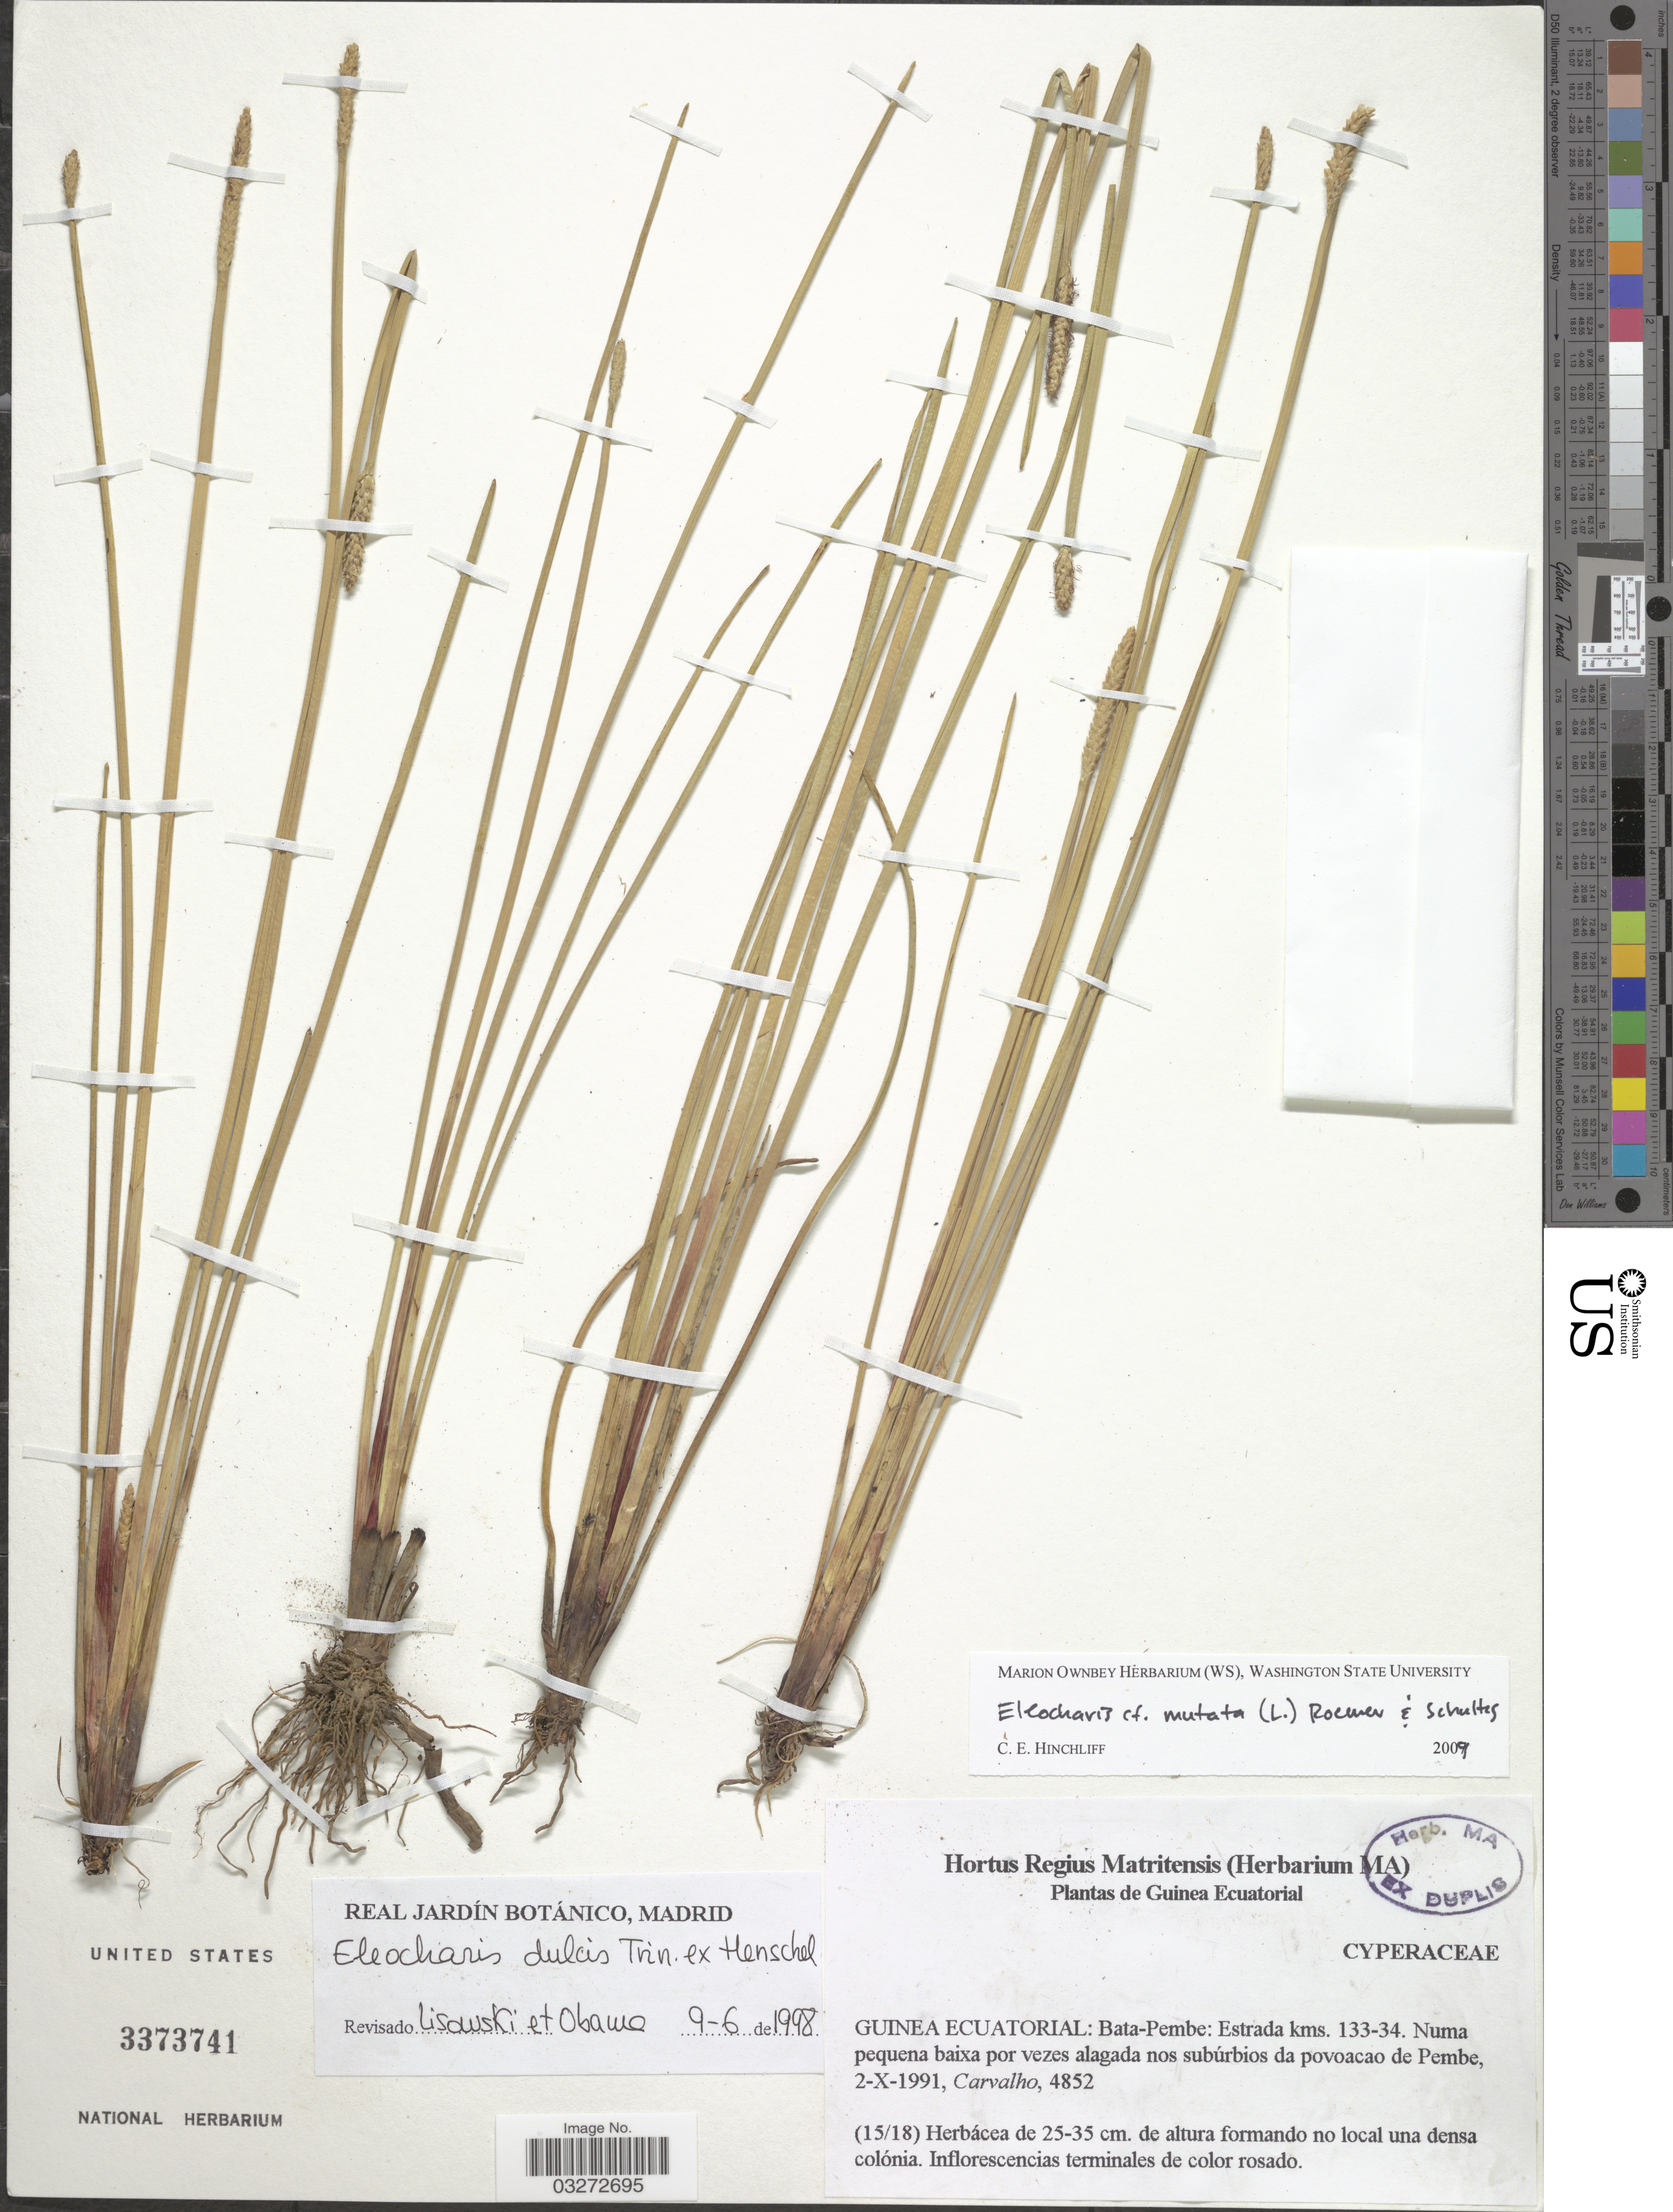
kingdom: Plantae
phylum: Tracheophyta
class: Liliopsida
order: Poales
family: Cyperaceae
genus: Eleocharis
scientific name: Eleocharis mutata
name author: (L.) Roem. & Schult.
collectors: Carvalho, --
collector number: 4852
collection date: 1991-10-02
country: Equatorial Guinea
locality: Guinea Ecuatorial: Bata-Pembe: Estrada kms. 133-34. Numa pequena baixa por vezes alagada nos subúrbios da povoacao de Pembe.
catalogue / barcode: US 3373741